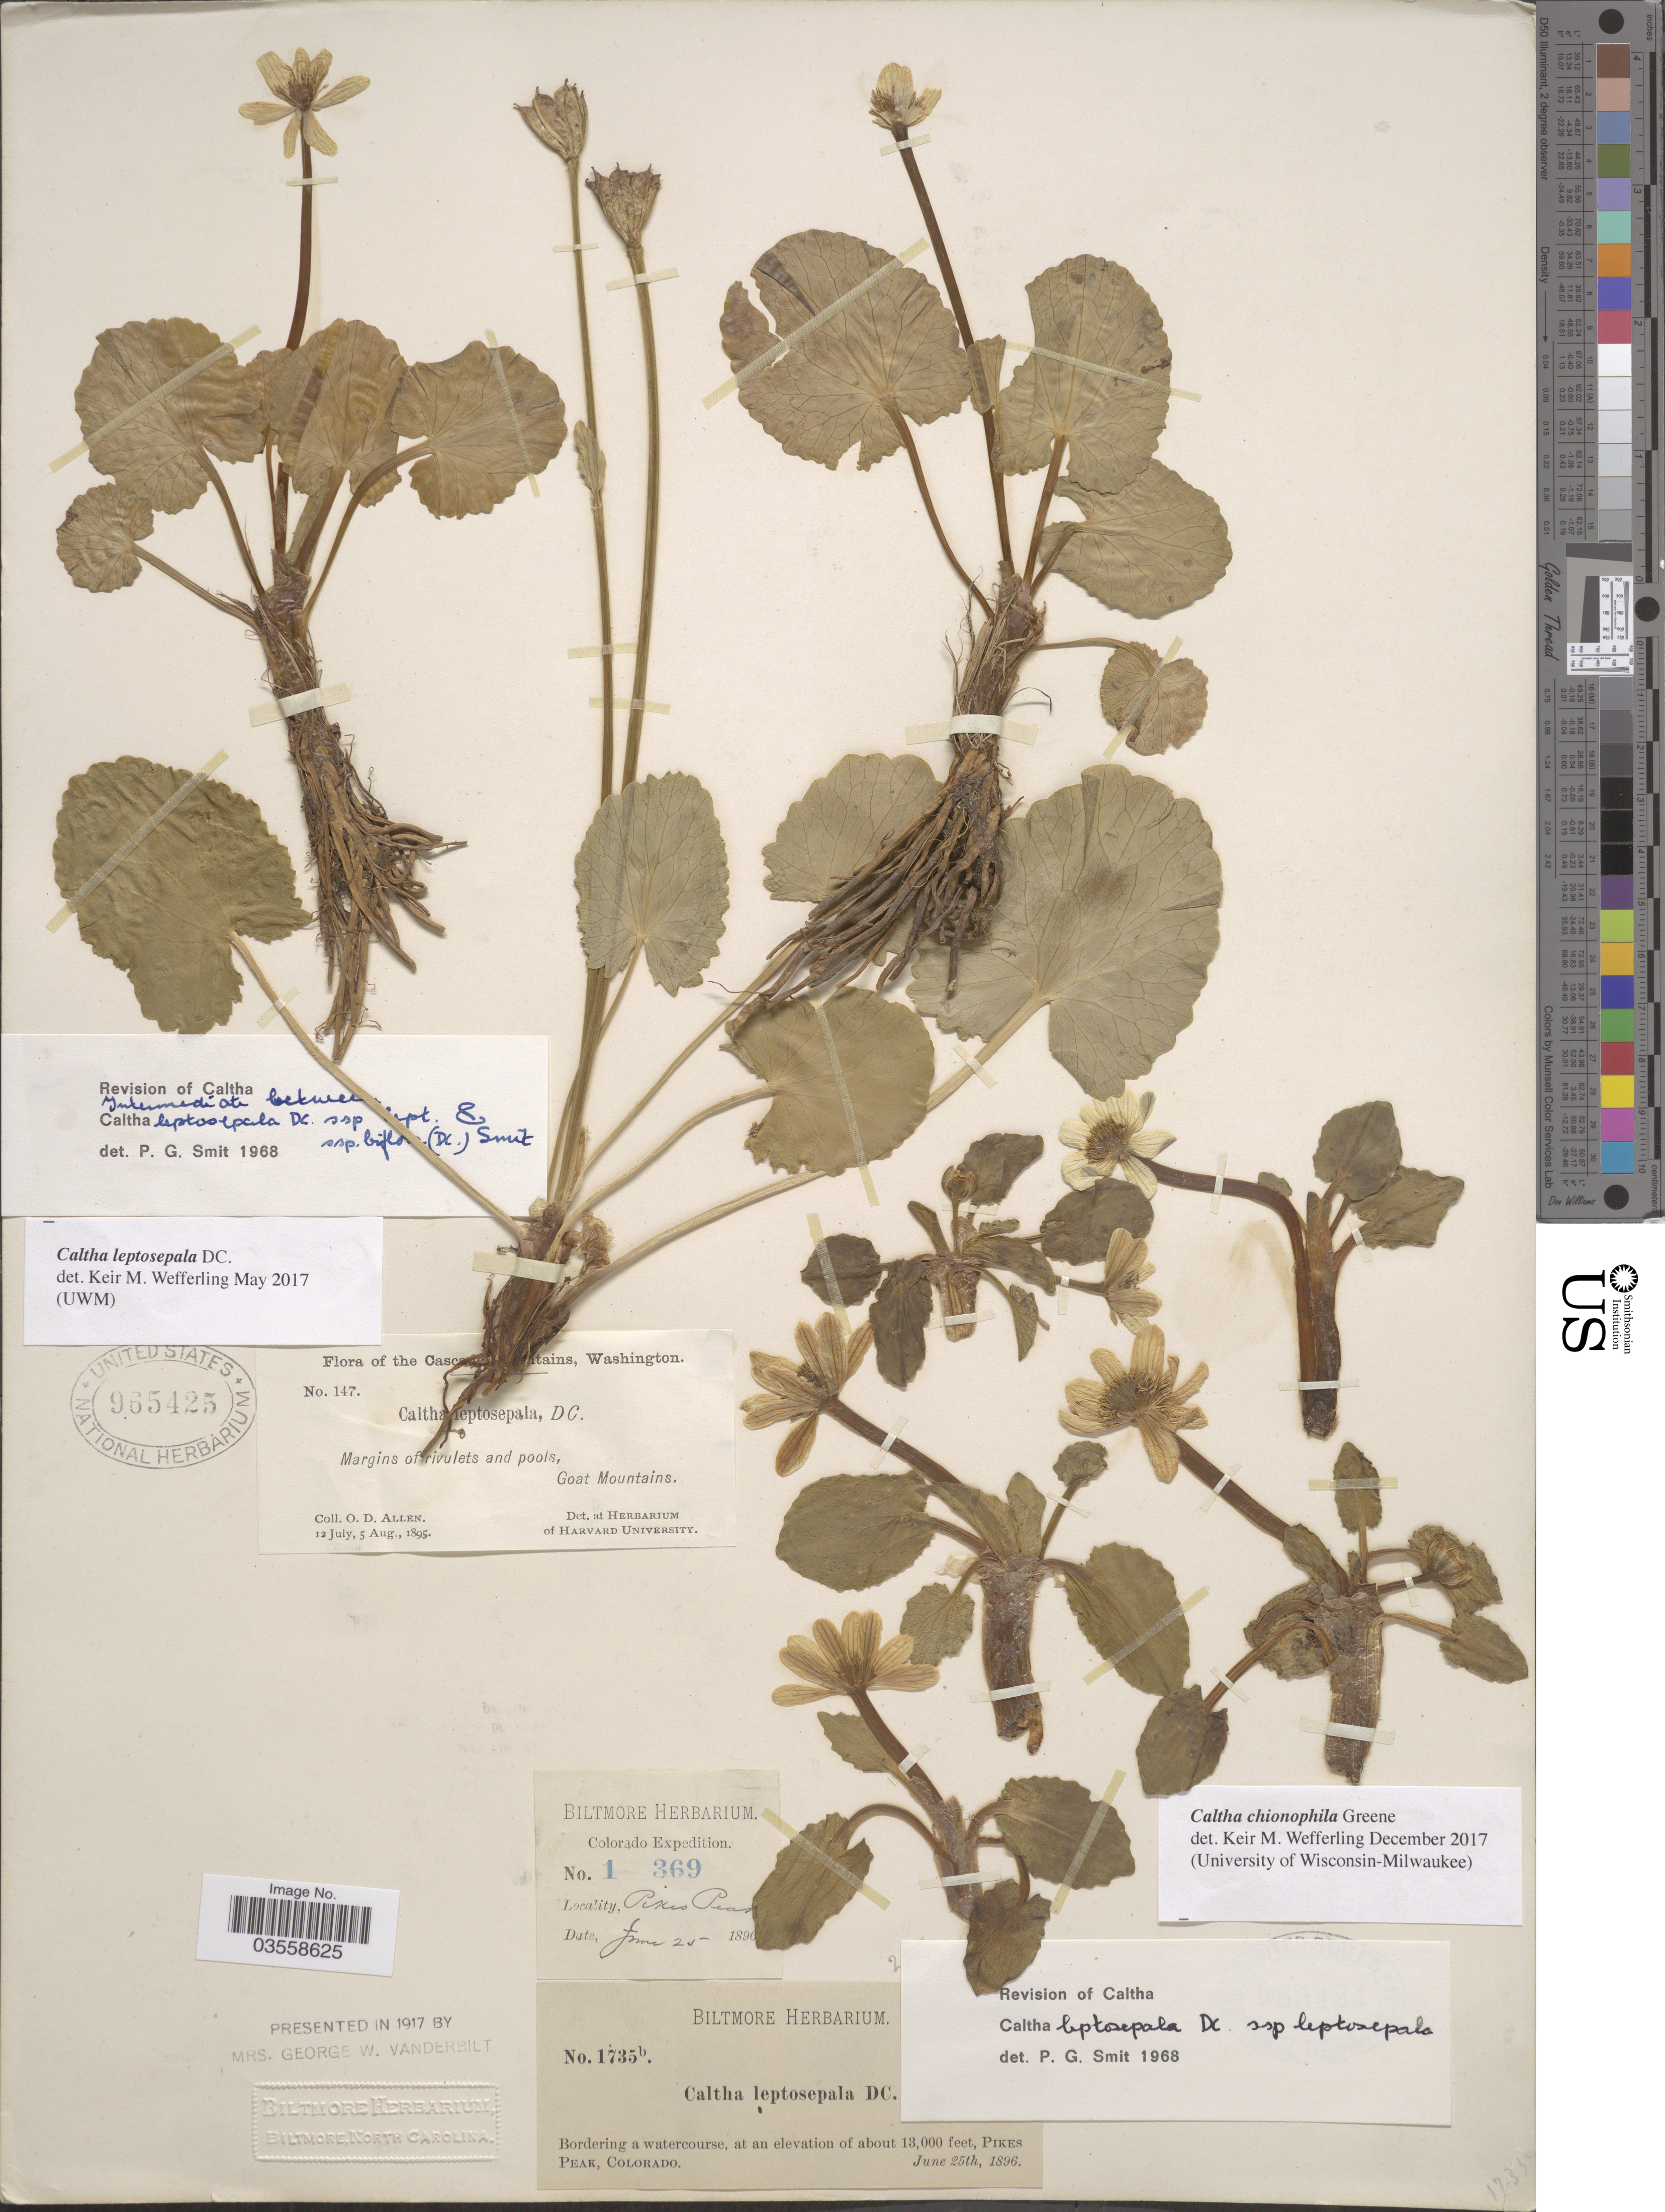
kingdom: Plantae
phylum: Tracheophyta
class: Magnoliopsida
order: Ranunculales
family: Ranunculaceae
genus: Caltha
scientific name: Caltha leptosepala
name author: DC.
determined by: Wefferling, Keir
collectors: O. D. Allen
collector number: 147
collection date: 1895-07-12/1895-08-05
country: United States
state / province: Washington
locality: Cascade Mountains. Goat Mountains.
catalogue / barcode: US 965425